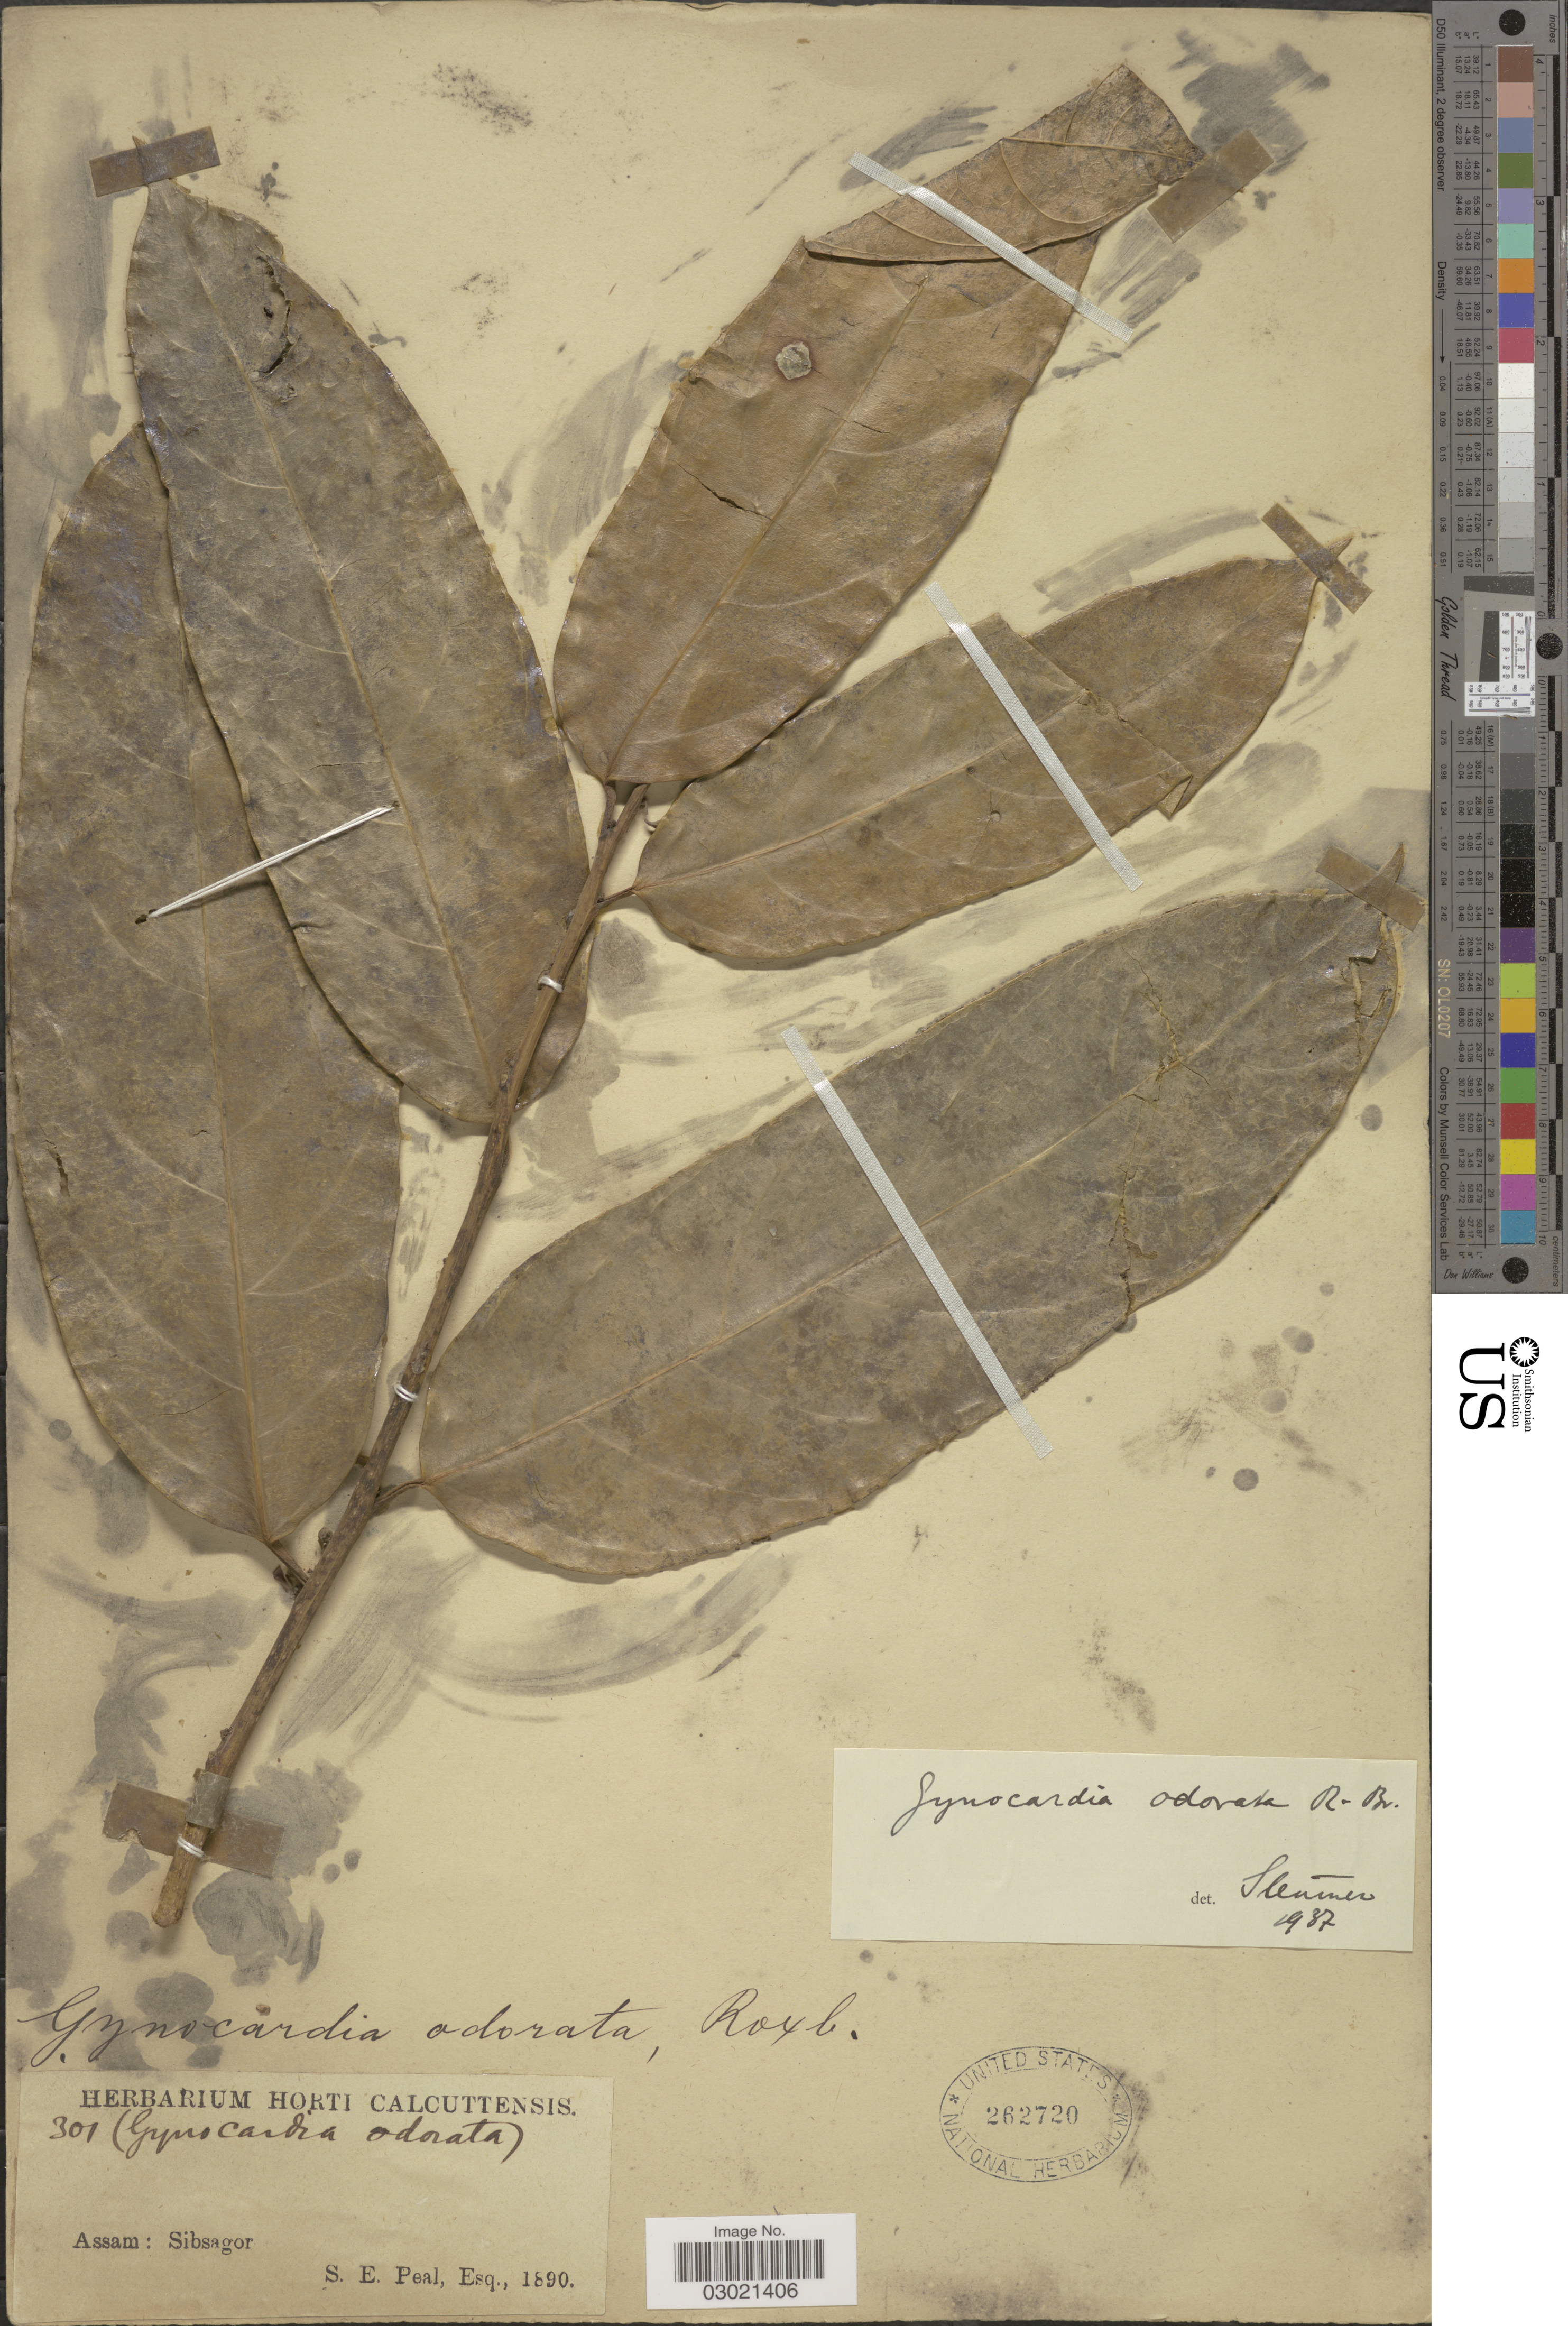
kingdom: Plantae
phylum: Tracheophyta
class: Magnoliopsida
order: Malpighiales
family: Achariaceae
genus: Gynocardia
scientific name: Gynocardia odorata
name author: R. Br.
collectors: S. Peal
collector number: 301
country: India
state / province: Assam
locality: Sibsagor.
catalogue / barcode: US 262720